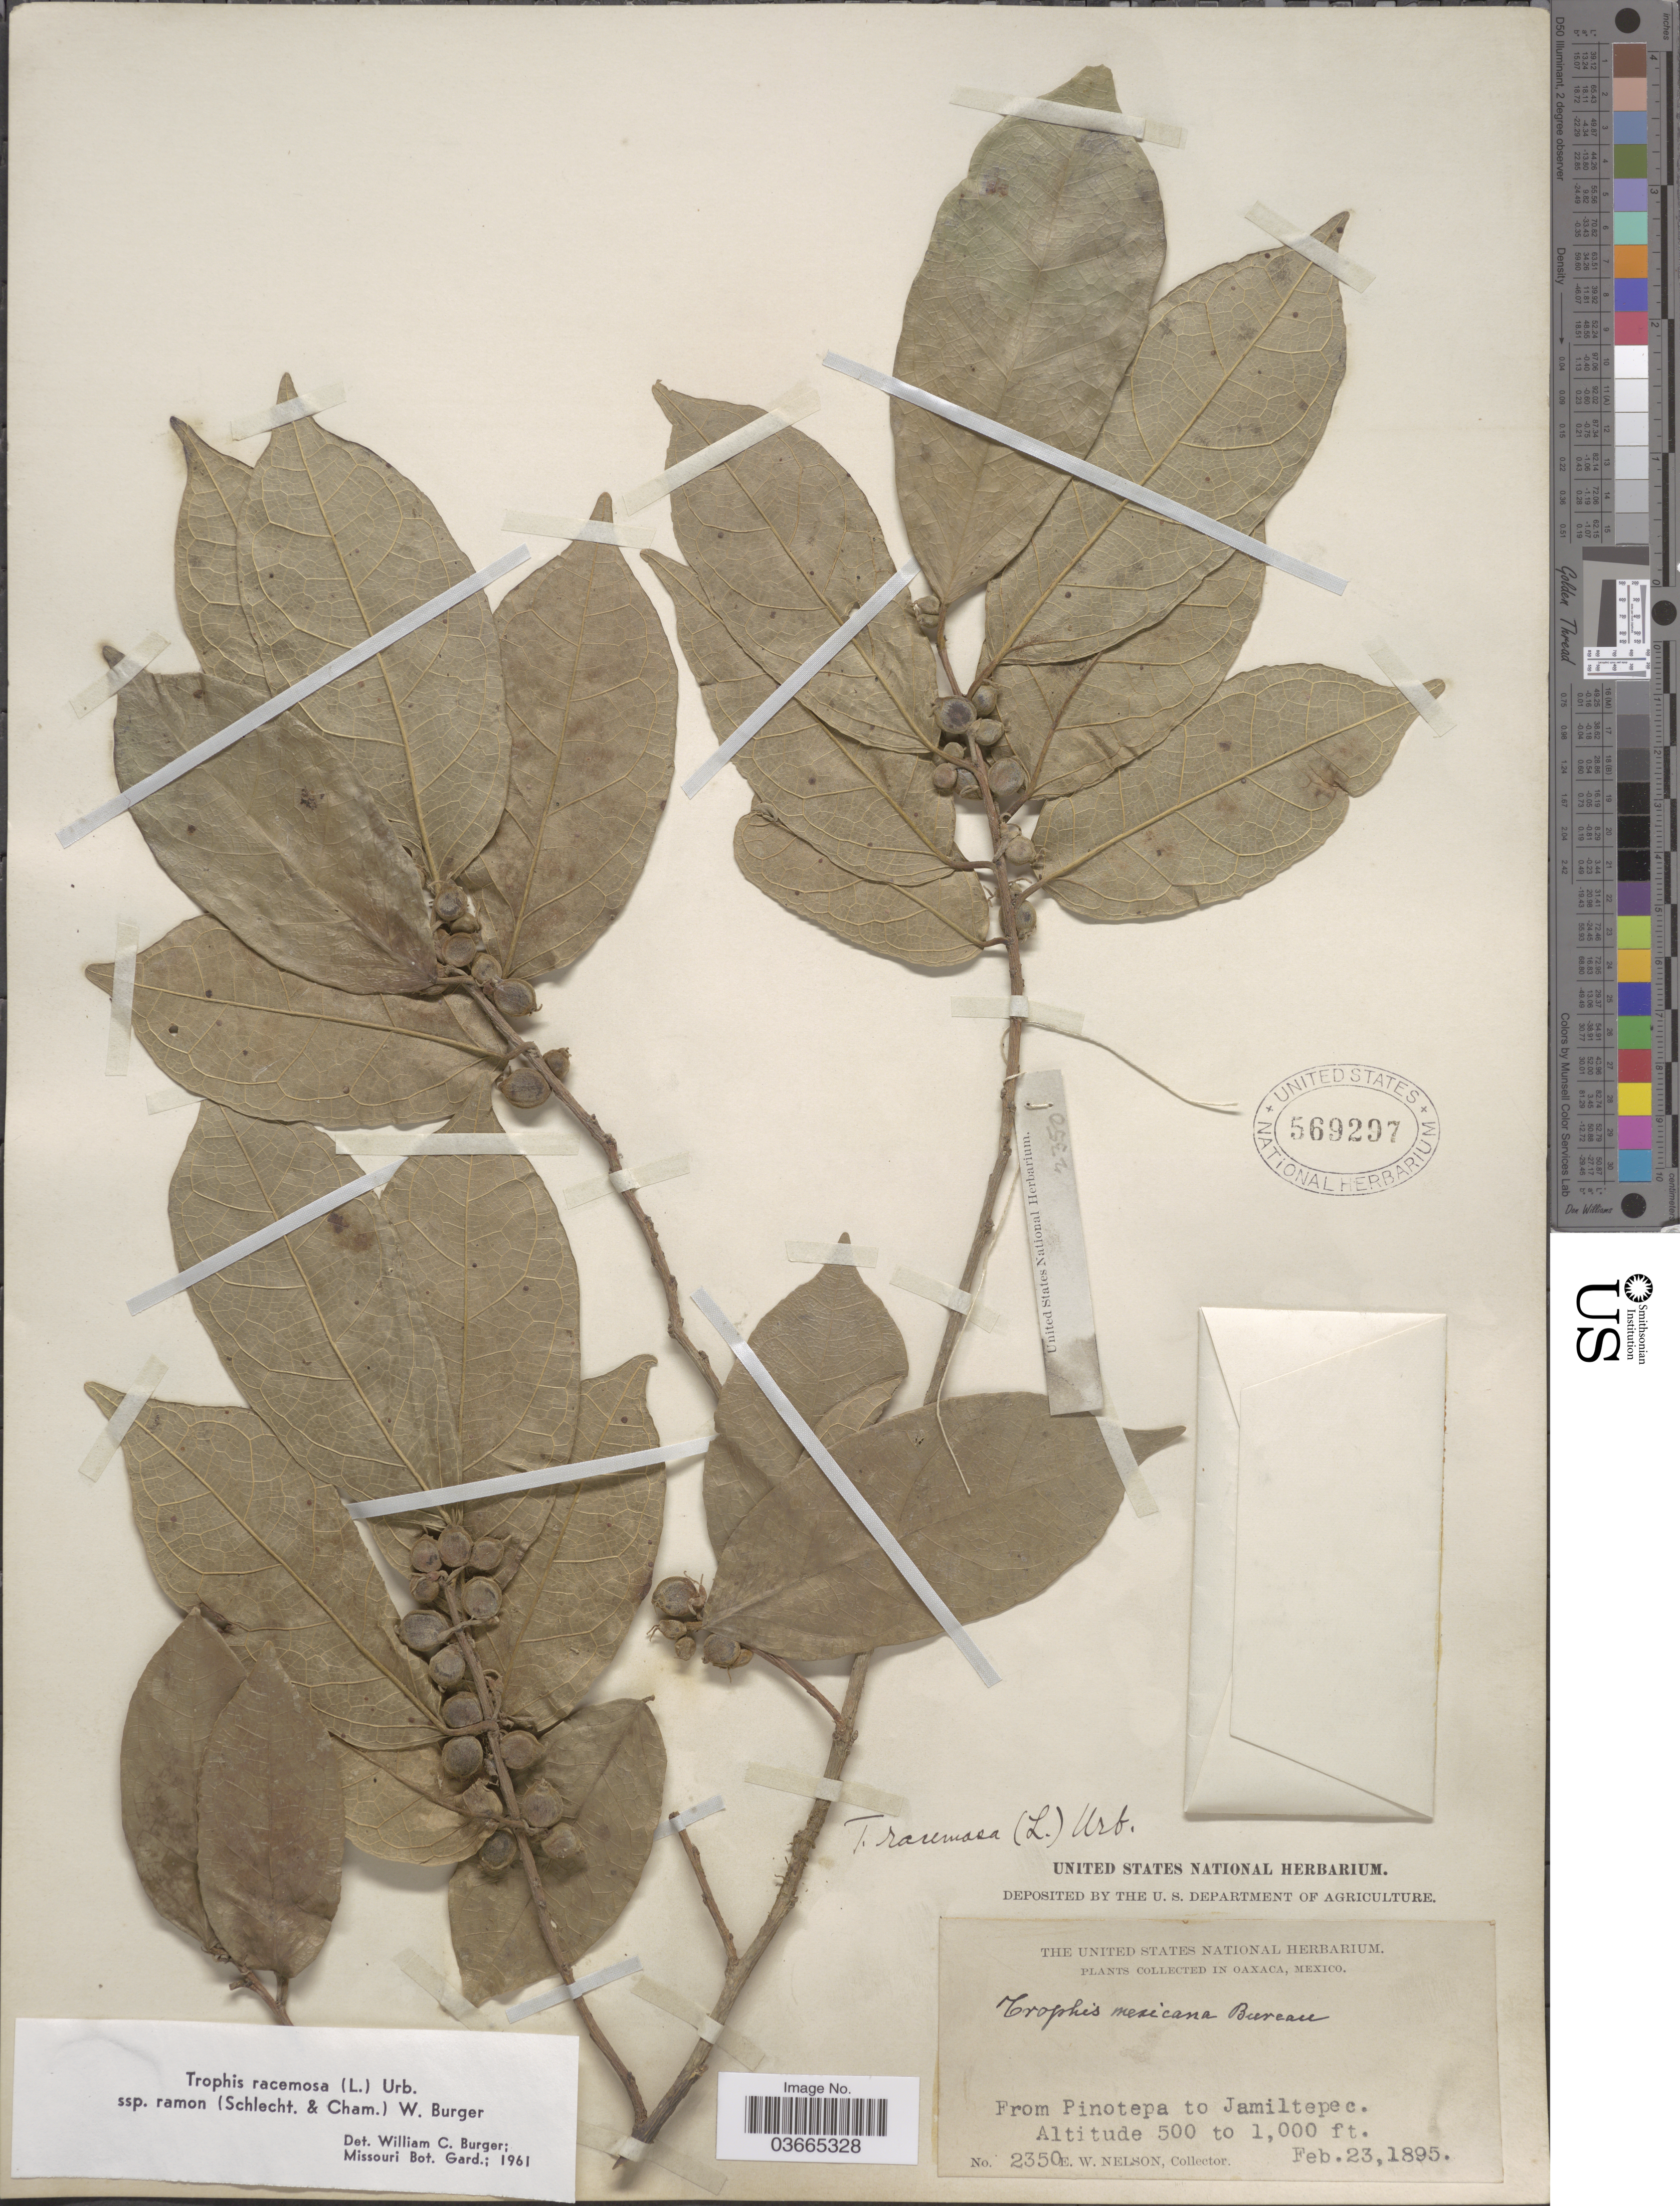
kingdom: Plantae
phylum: Tracheophyta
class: Magnoliopsida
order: Rosales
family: Moraceae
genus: Trophis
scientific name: Trophis racemosa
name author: (L.) Urb.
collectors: E. W. Nelson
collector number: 2350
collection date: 1895-02-23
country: Mexico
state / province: Oaxaca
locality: From Pinotepa to Jamiltepec.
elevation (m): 152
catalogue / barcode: US 569297